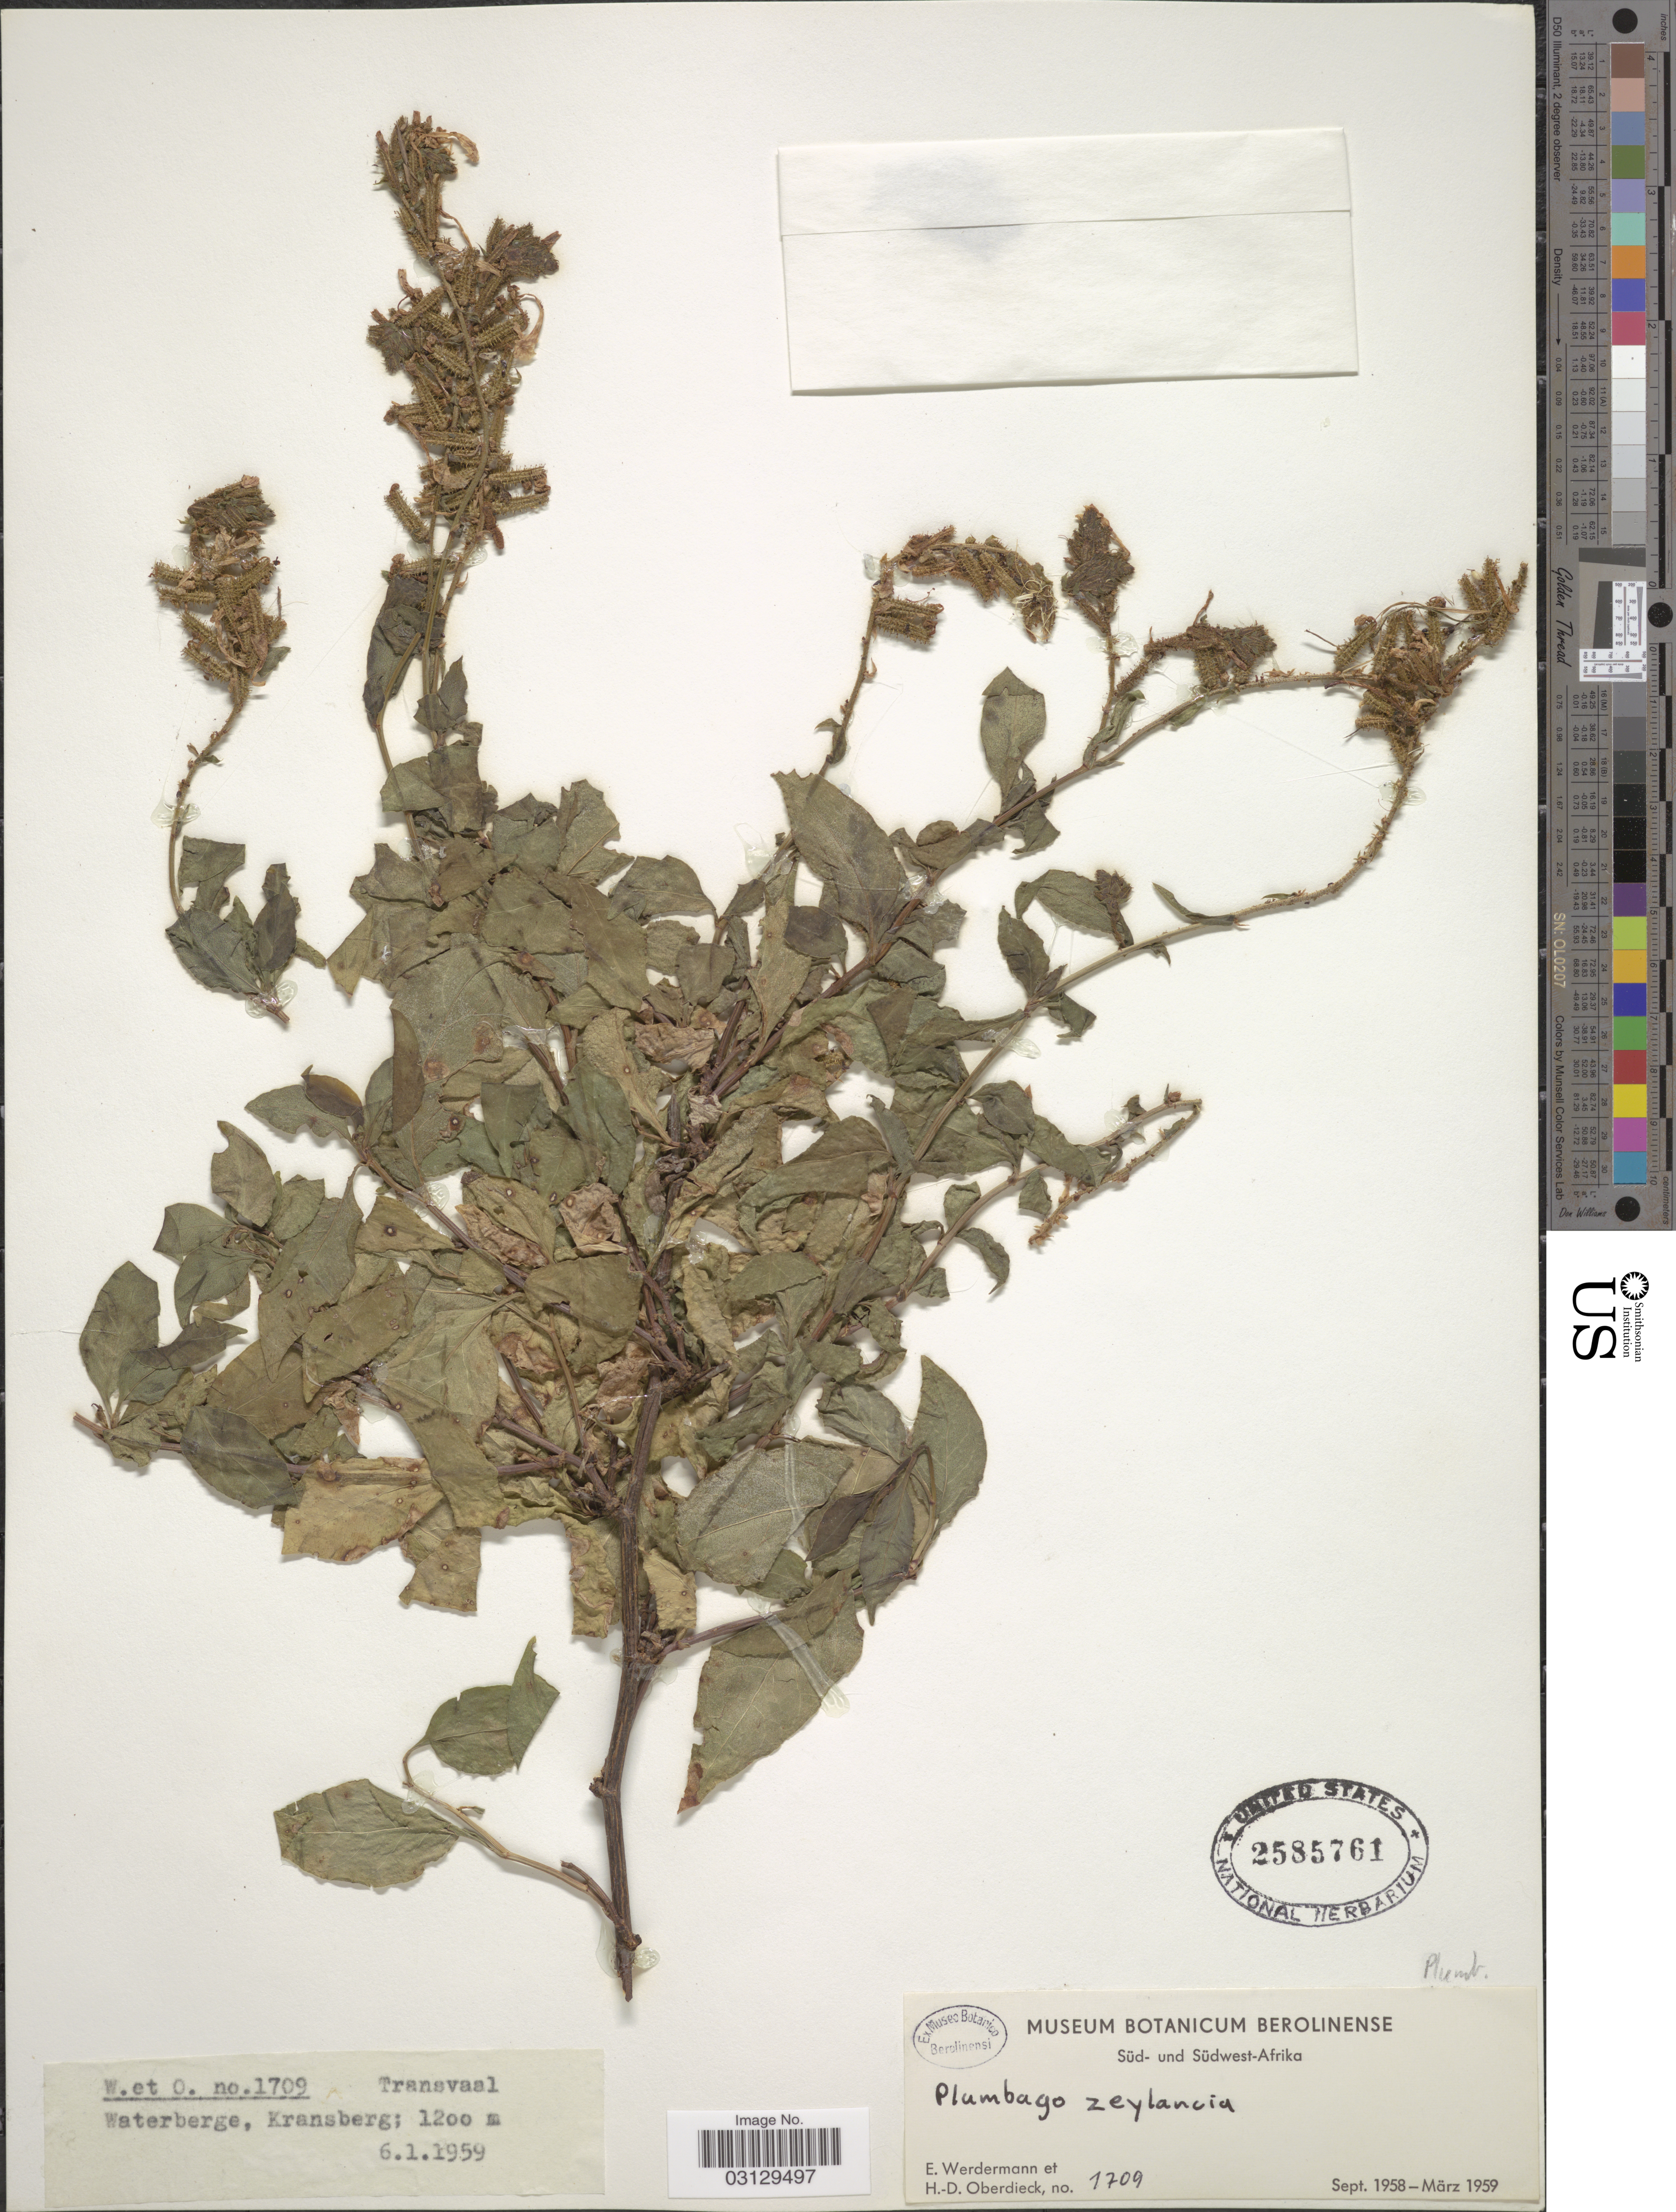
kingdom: Plantae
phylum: Tracheophyta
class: Magnoliopsida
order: Caryophyllales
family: Plumbaginaceae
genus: Plumbago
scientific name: Plumbago zeylanica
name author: L.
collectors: E. Werdermann & H. Oberdieck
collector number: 1709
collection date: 1959-01-06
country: South Africa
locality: Süd-Afrika. Transvaal. Waterberge, Kransberg.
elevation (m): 1200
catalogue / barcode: US 2585761